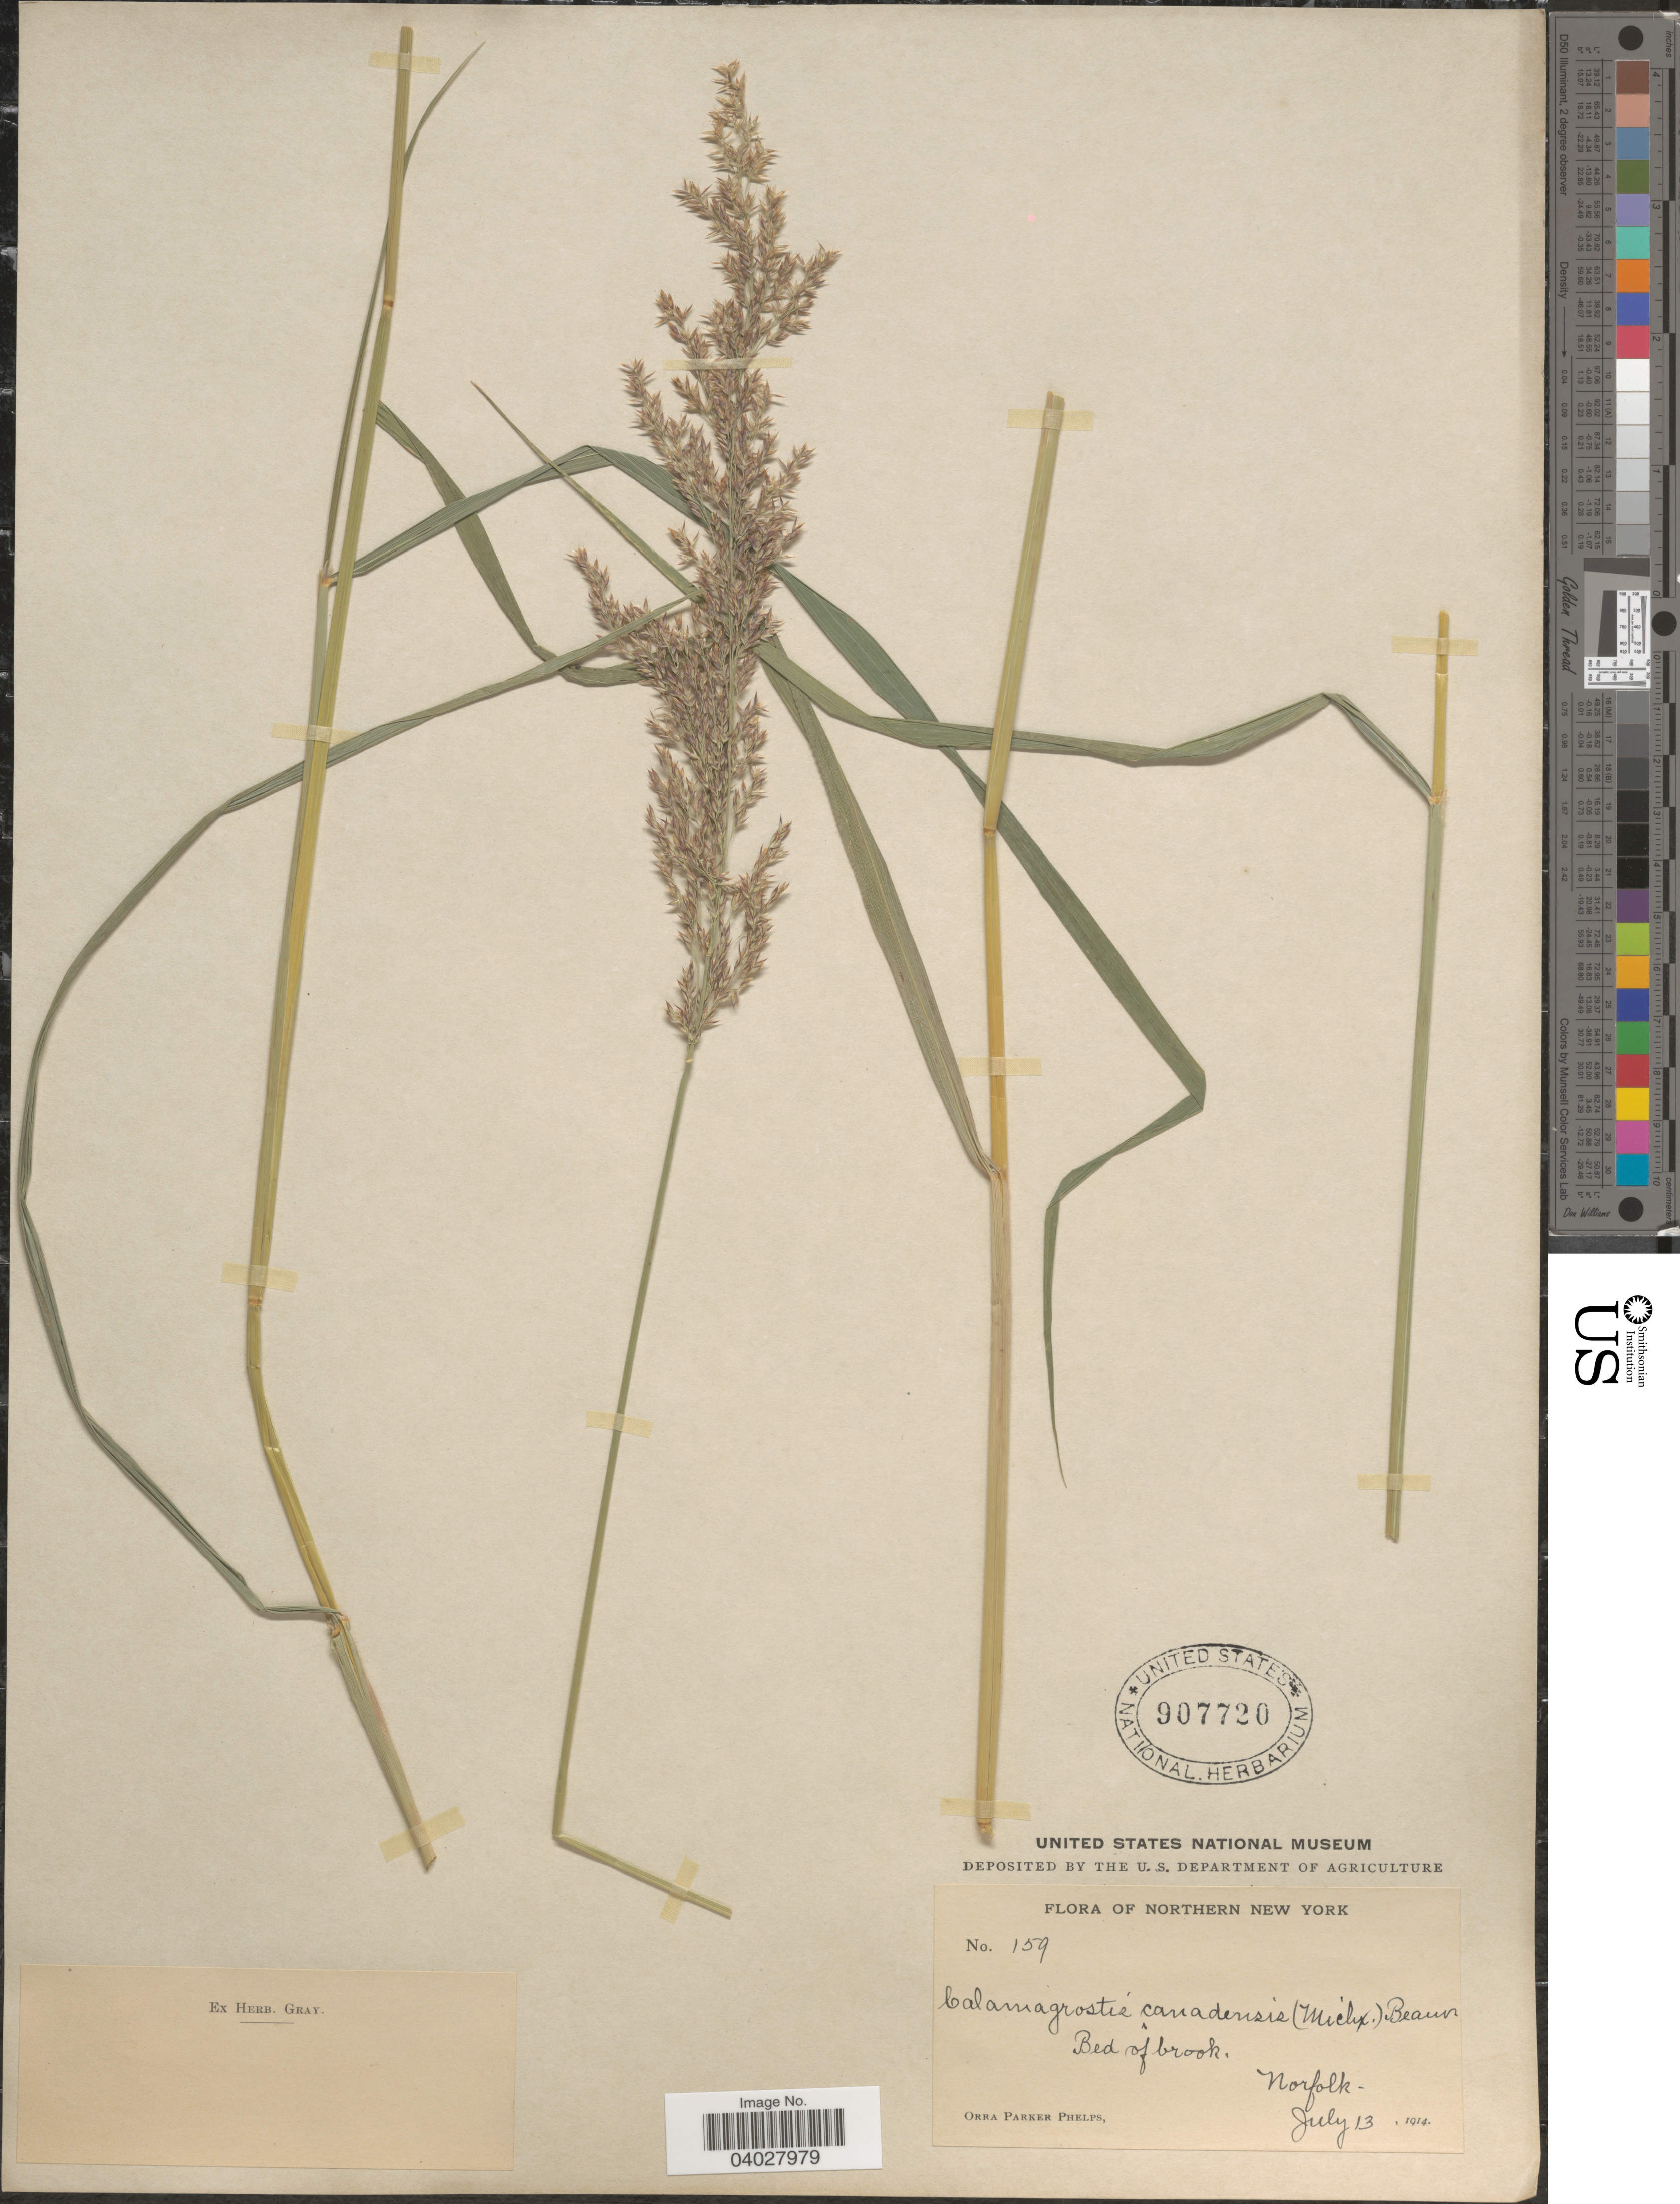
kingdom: Plantae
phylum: Tracheophyta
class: Liliopsida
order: Poales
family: Poaceae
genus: Calamagrostis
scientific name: Calamagrostis canadensis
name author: (Michx.) P. Beauv.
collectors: O. P. Phelps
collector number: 159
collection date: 1914-07-13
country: United States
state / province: New York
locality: Northern New York. Bed of brook. Norfolk.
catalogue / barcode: US 907720